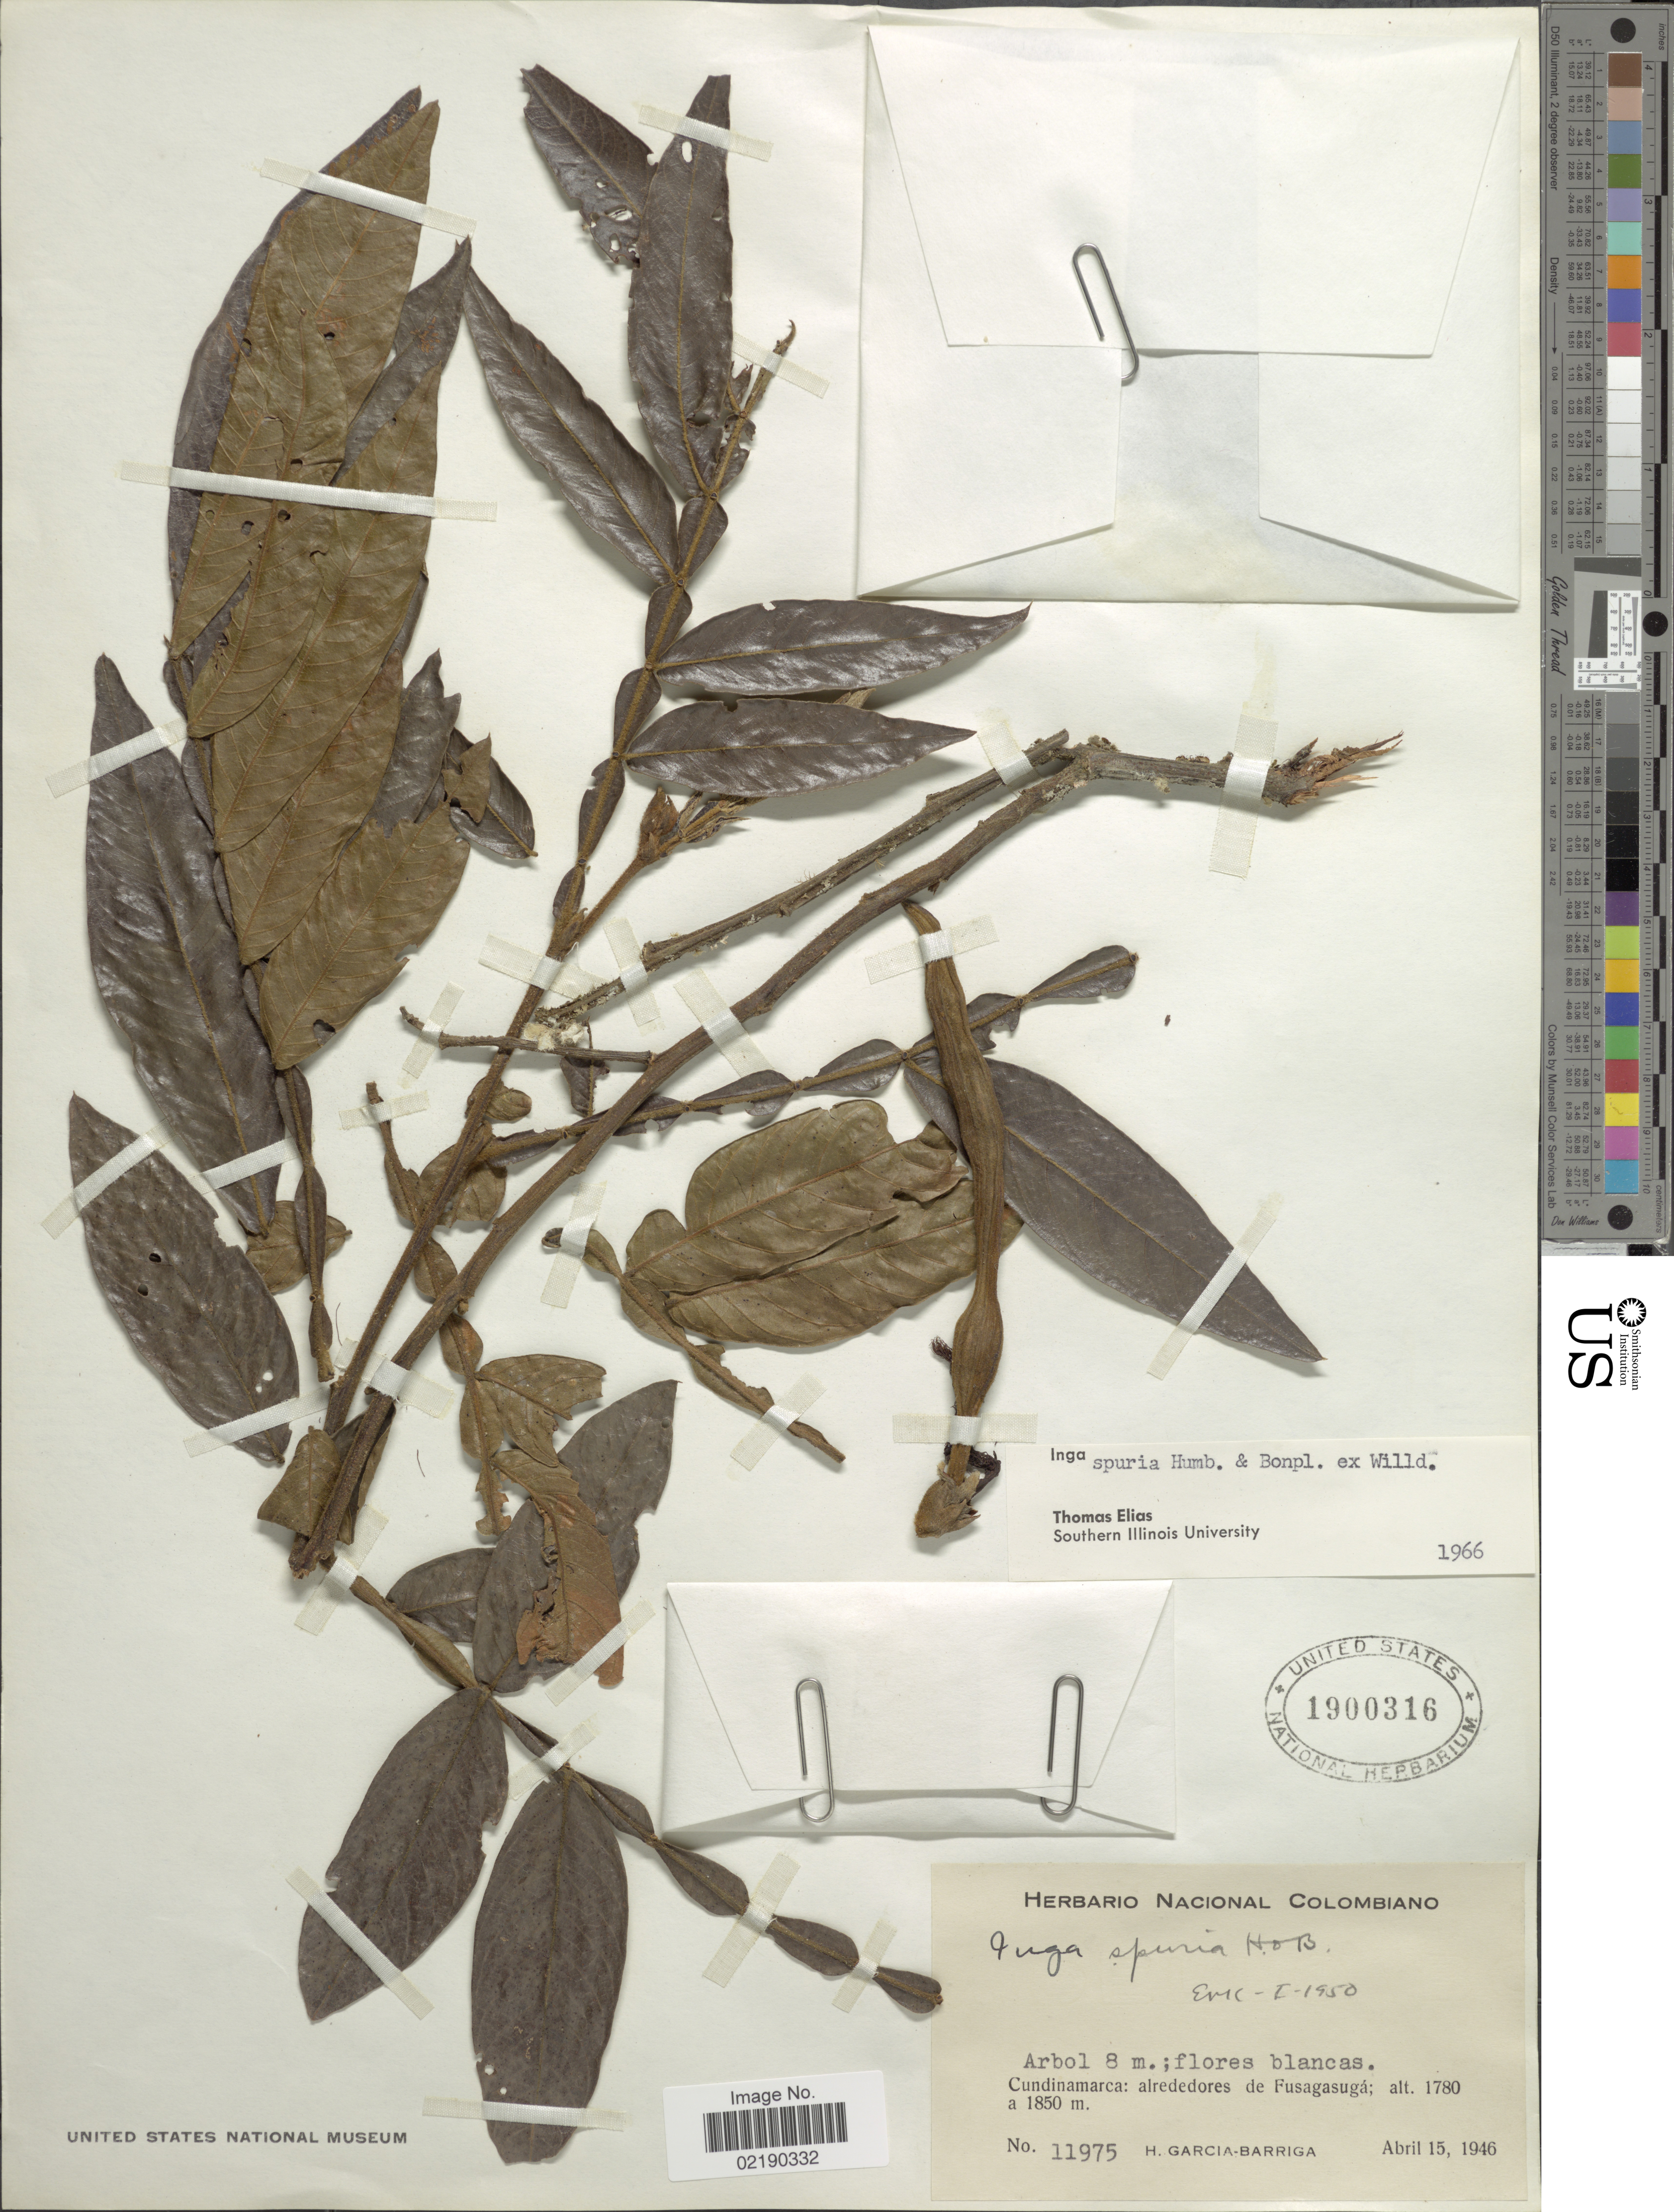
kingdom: Plantae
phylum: Tracheophyta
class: Magnoliopsida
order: Fabales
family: Fabaceae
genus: Inga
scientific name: Inga vera subsp. vera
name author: Willd.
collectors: H. García Barriga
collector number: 11975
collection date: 1946-04-15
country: Colombia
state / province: Cundinamarca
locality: Alrededores de Fusagasuga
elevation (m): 1780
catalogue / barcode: US 1900316